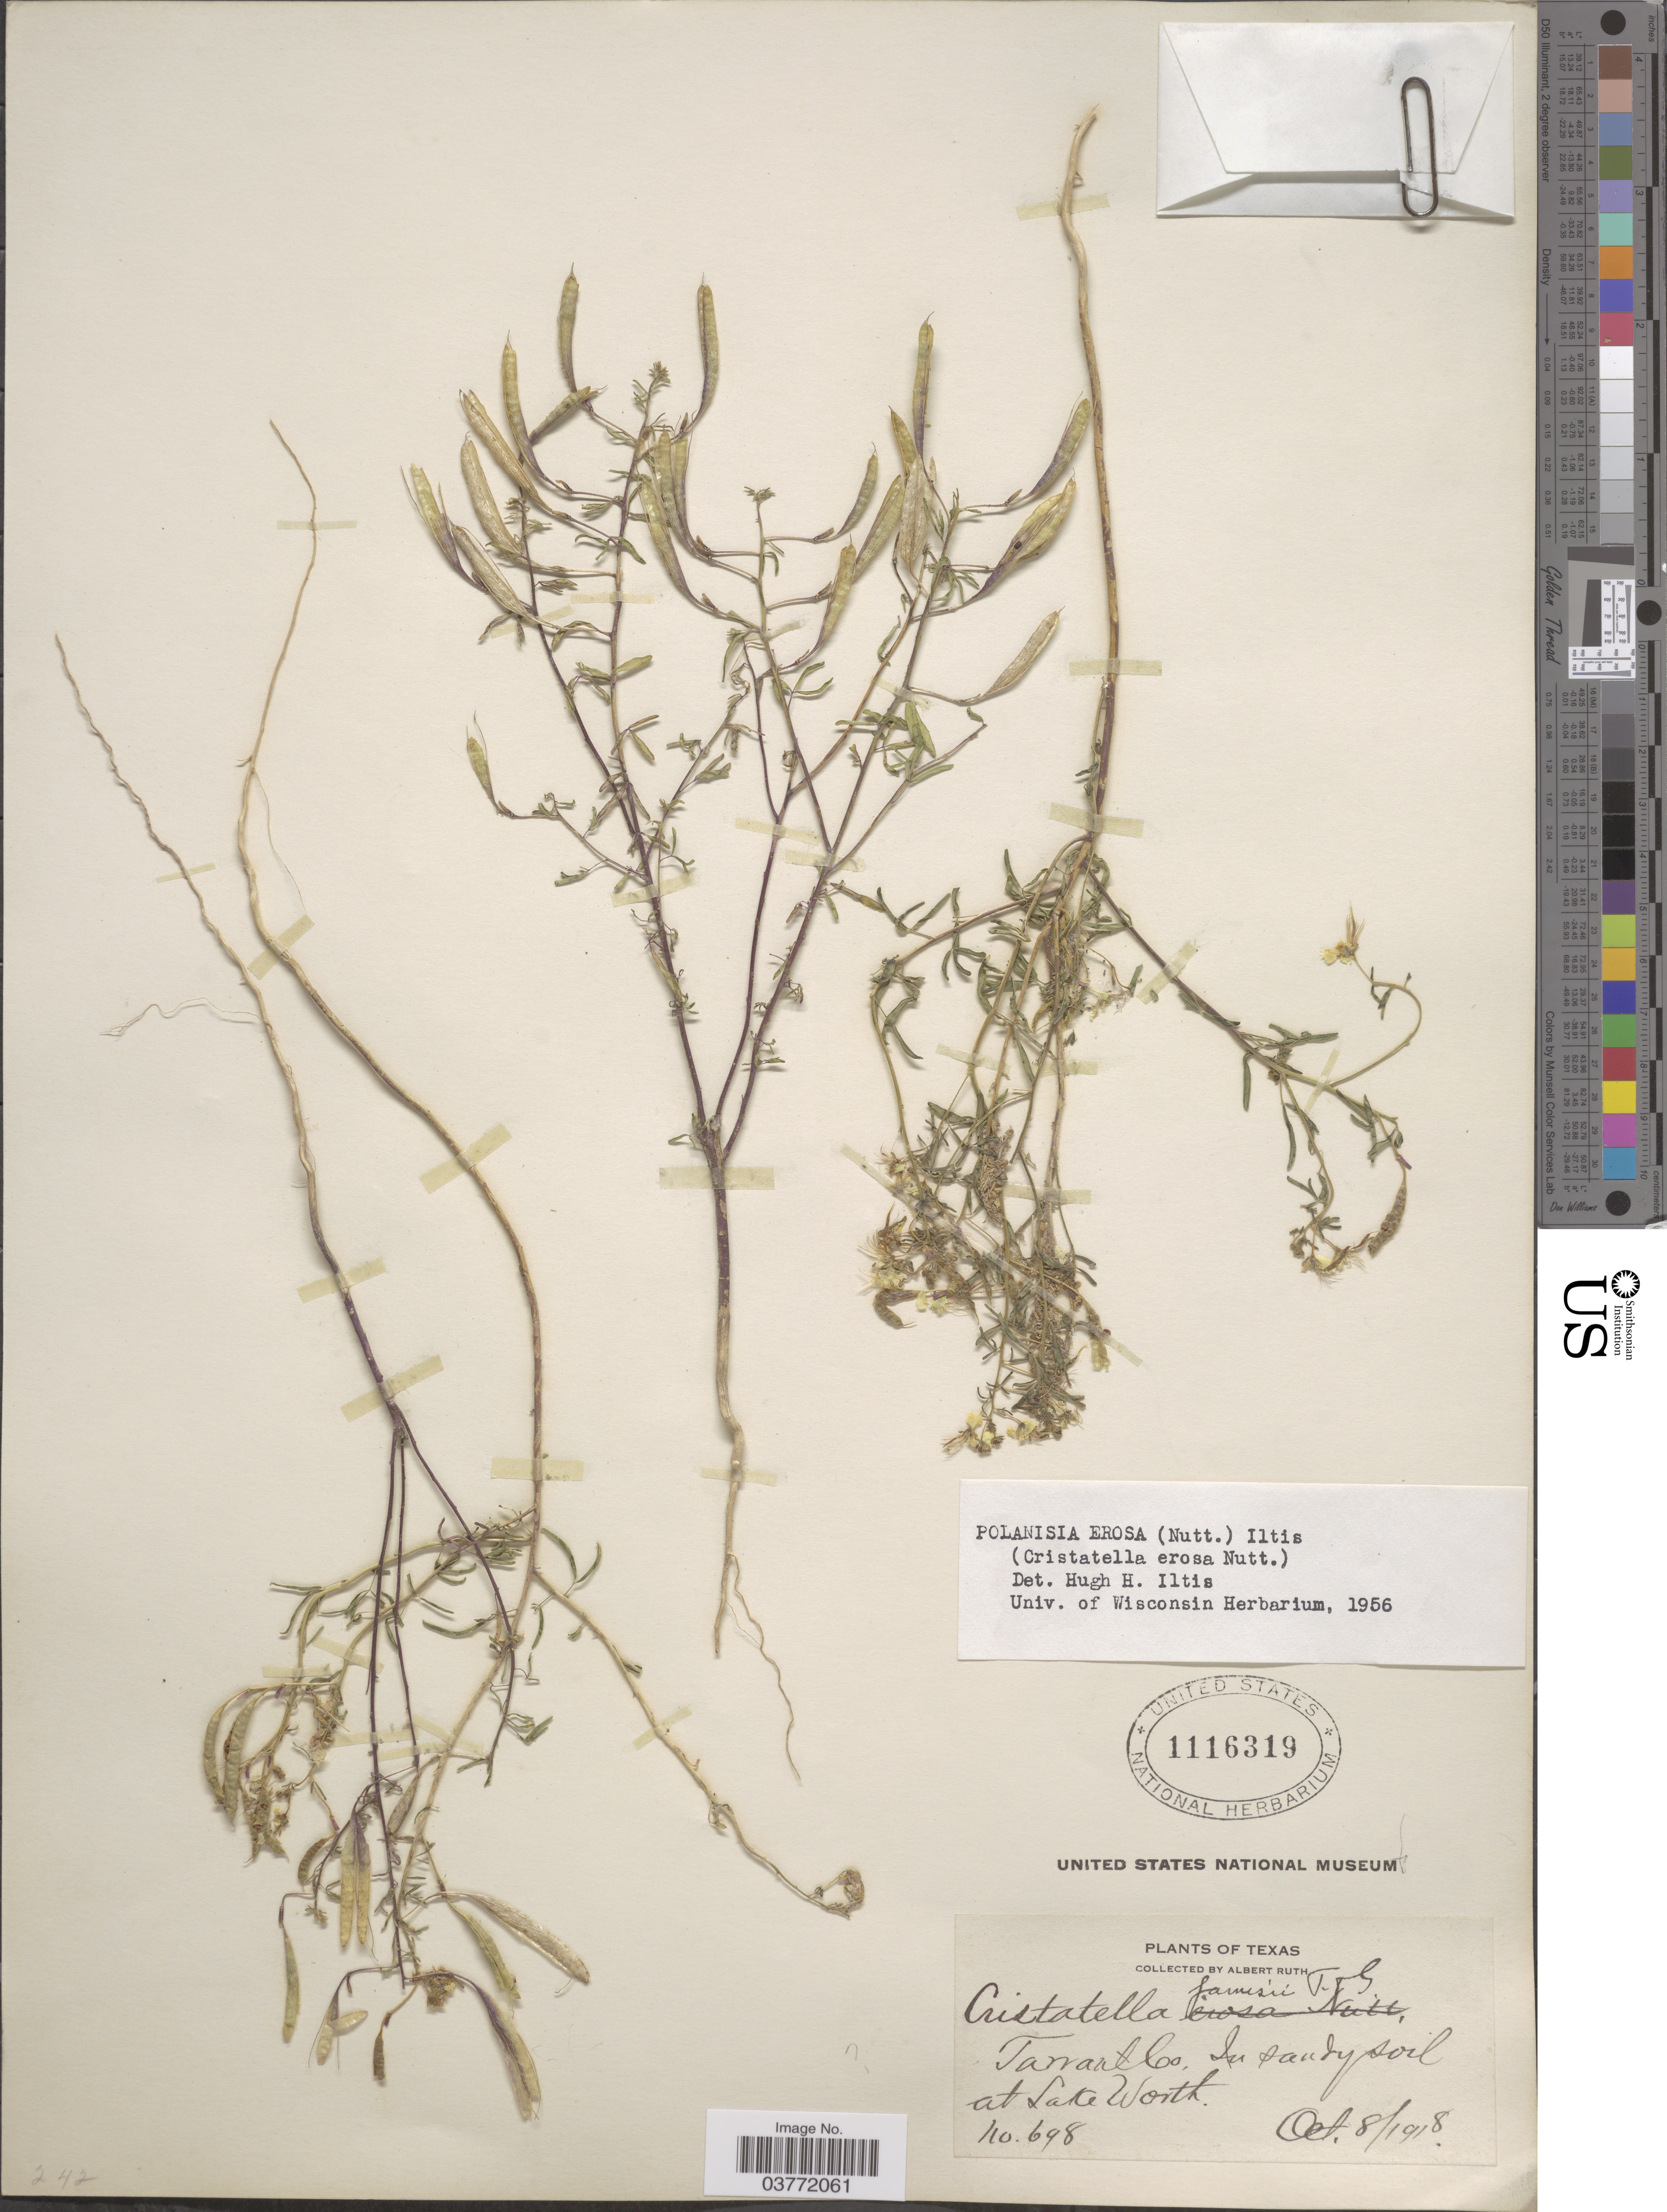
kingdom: Plantae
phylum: Tracheophyta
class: Magnoliopsida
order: Brassicales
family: Cleomaceae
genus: Polanisia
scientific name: Polanisia erosa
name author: (Nutt.) Iltis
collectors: A. Ruth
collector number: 110698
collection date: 1918-10-08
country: United States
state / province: Texas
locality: Tarrant Co. In sandy soil at Lake Worth.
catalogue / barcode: US 1116319